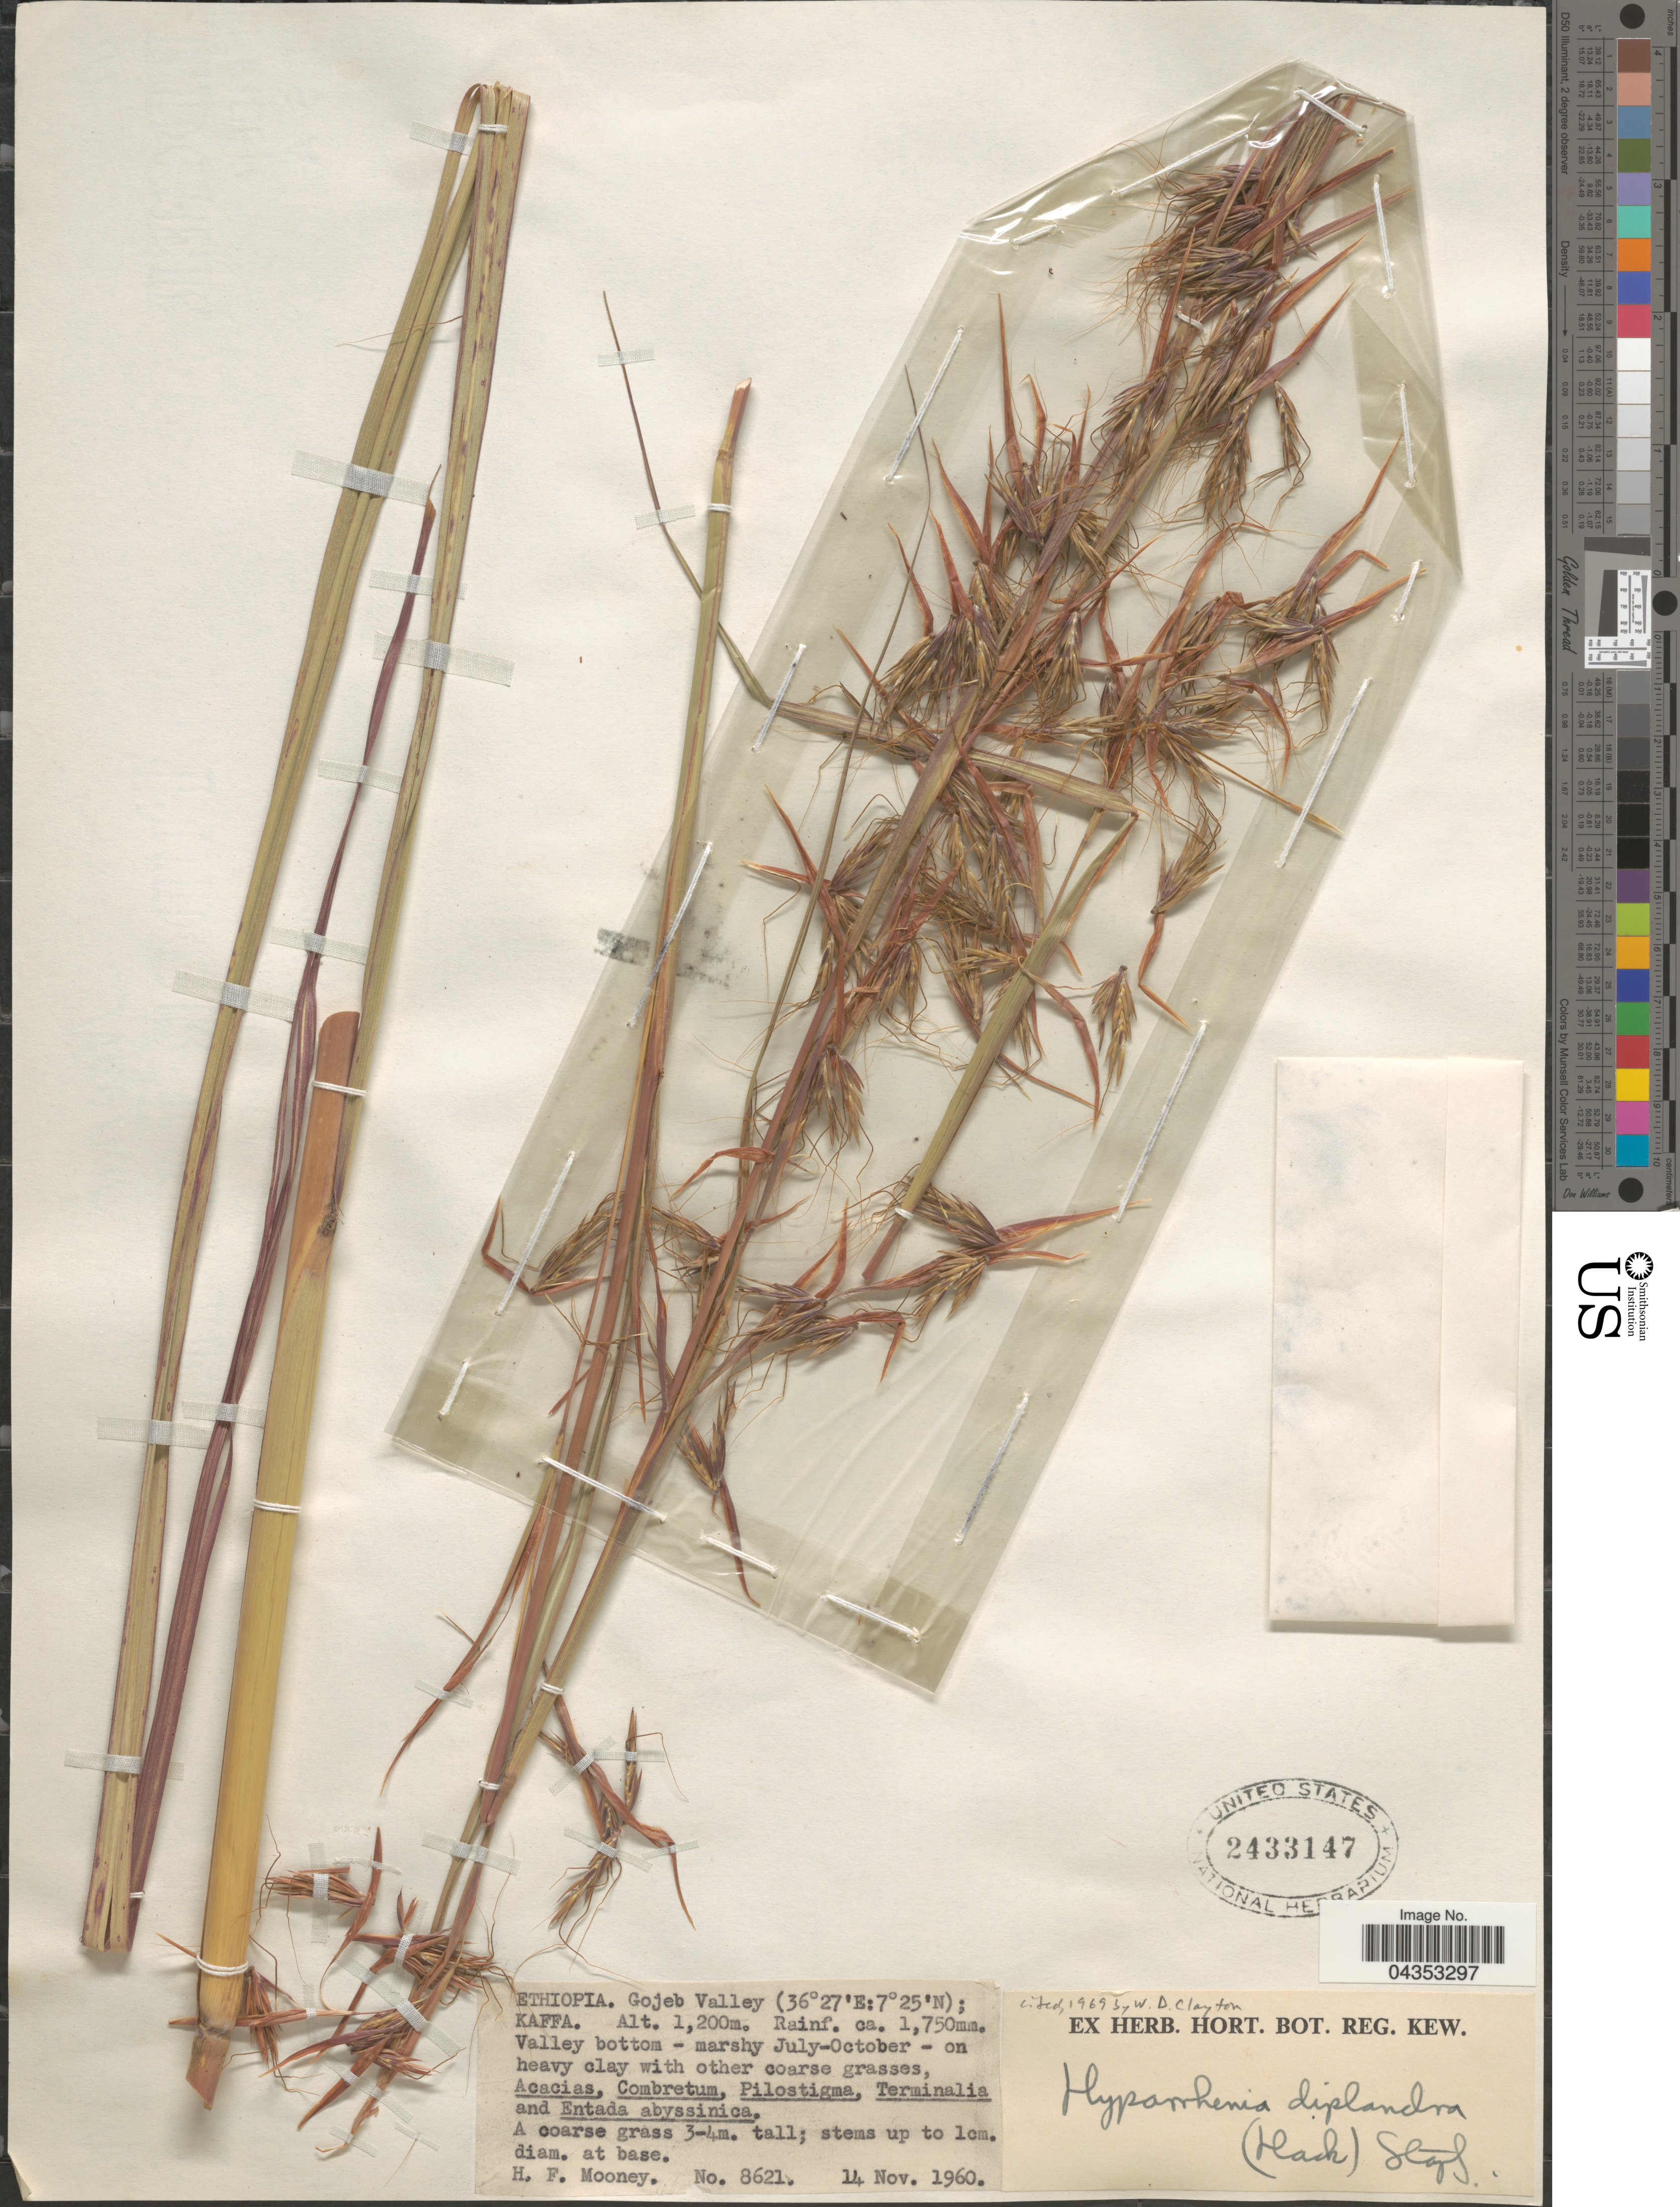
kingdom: Plantae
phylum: Tracheophyta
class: Liliopsida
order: Poales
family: Poaceae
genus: Hyparrhenia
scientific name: Hyparrhenia diplandra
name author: (Hack.) Stapf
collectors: H. Mooney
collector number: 8621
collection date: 1960-11-14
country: Ethiopia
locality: Gojeb Valley; Kaffa.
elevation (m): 1200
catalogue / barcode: US 2433147